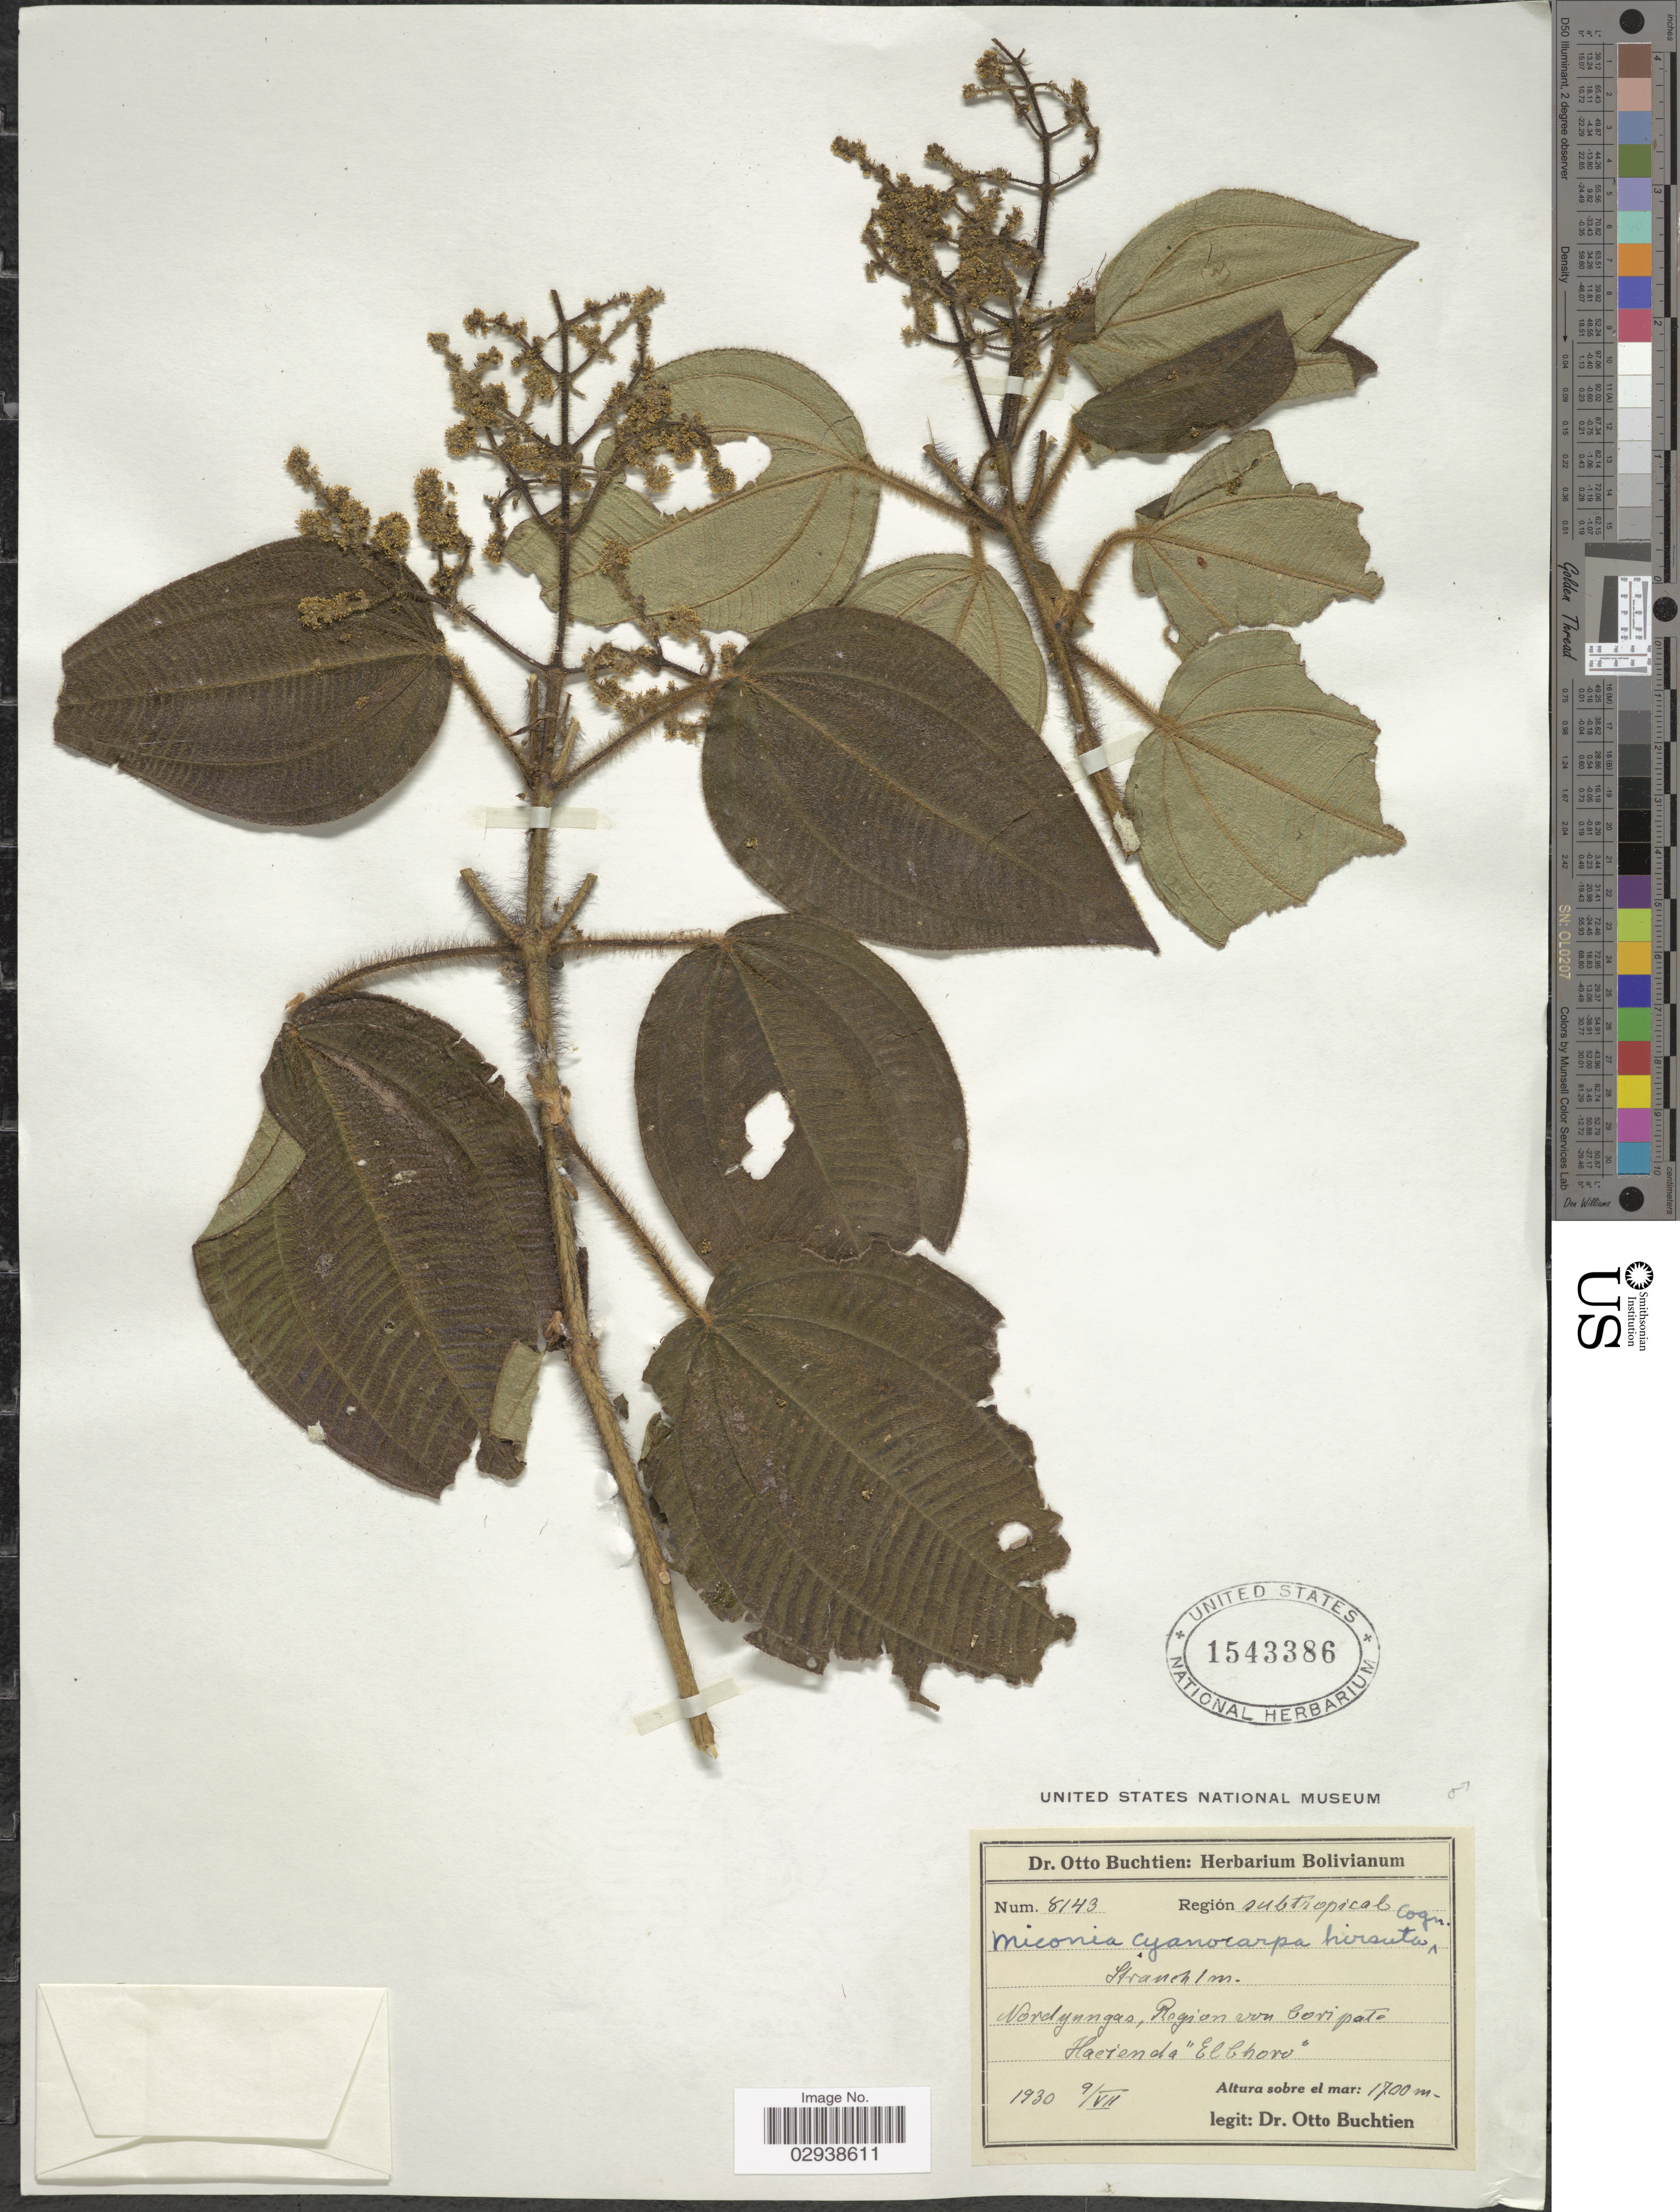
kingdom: Plantae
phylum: Tracheophyta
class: Magnoliopsida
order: Myrtales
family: Melastomataceae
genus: Miconia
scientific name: Miconia cyanocarpa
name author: Naudin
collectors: O. Buchtien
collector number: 8143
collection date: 1930-07-09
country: Bolivia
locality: Región subtropical, Nordyungas, Region von Coripata, Hacienda "El Choro".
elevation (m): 1700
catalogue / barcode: US 1543386